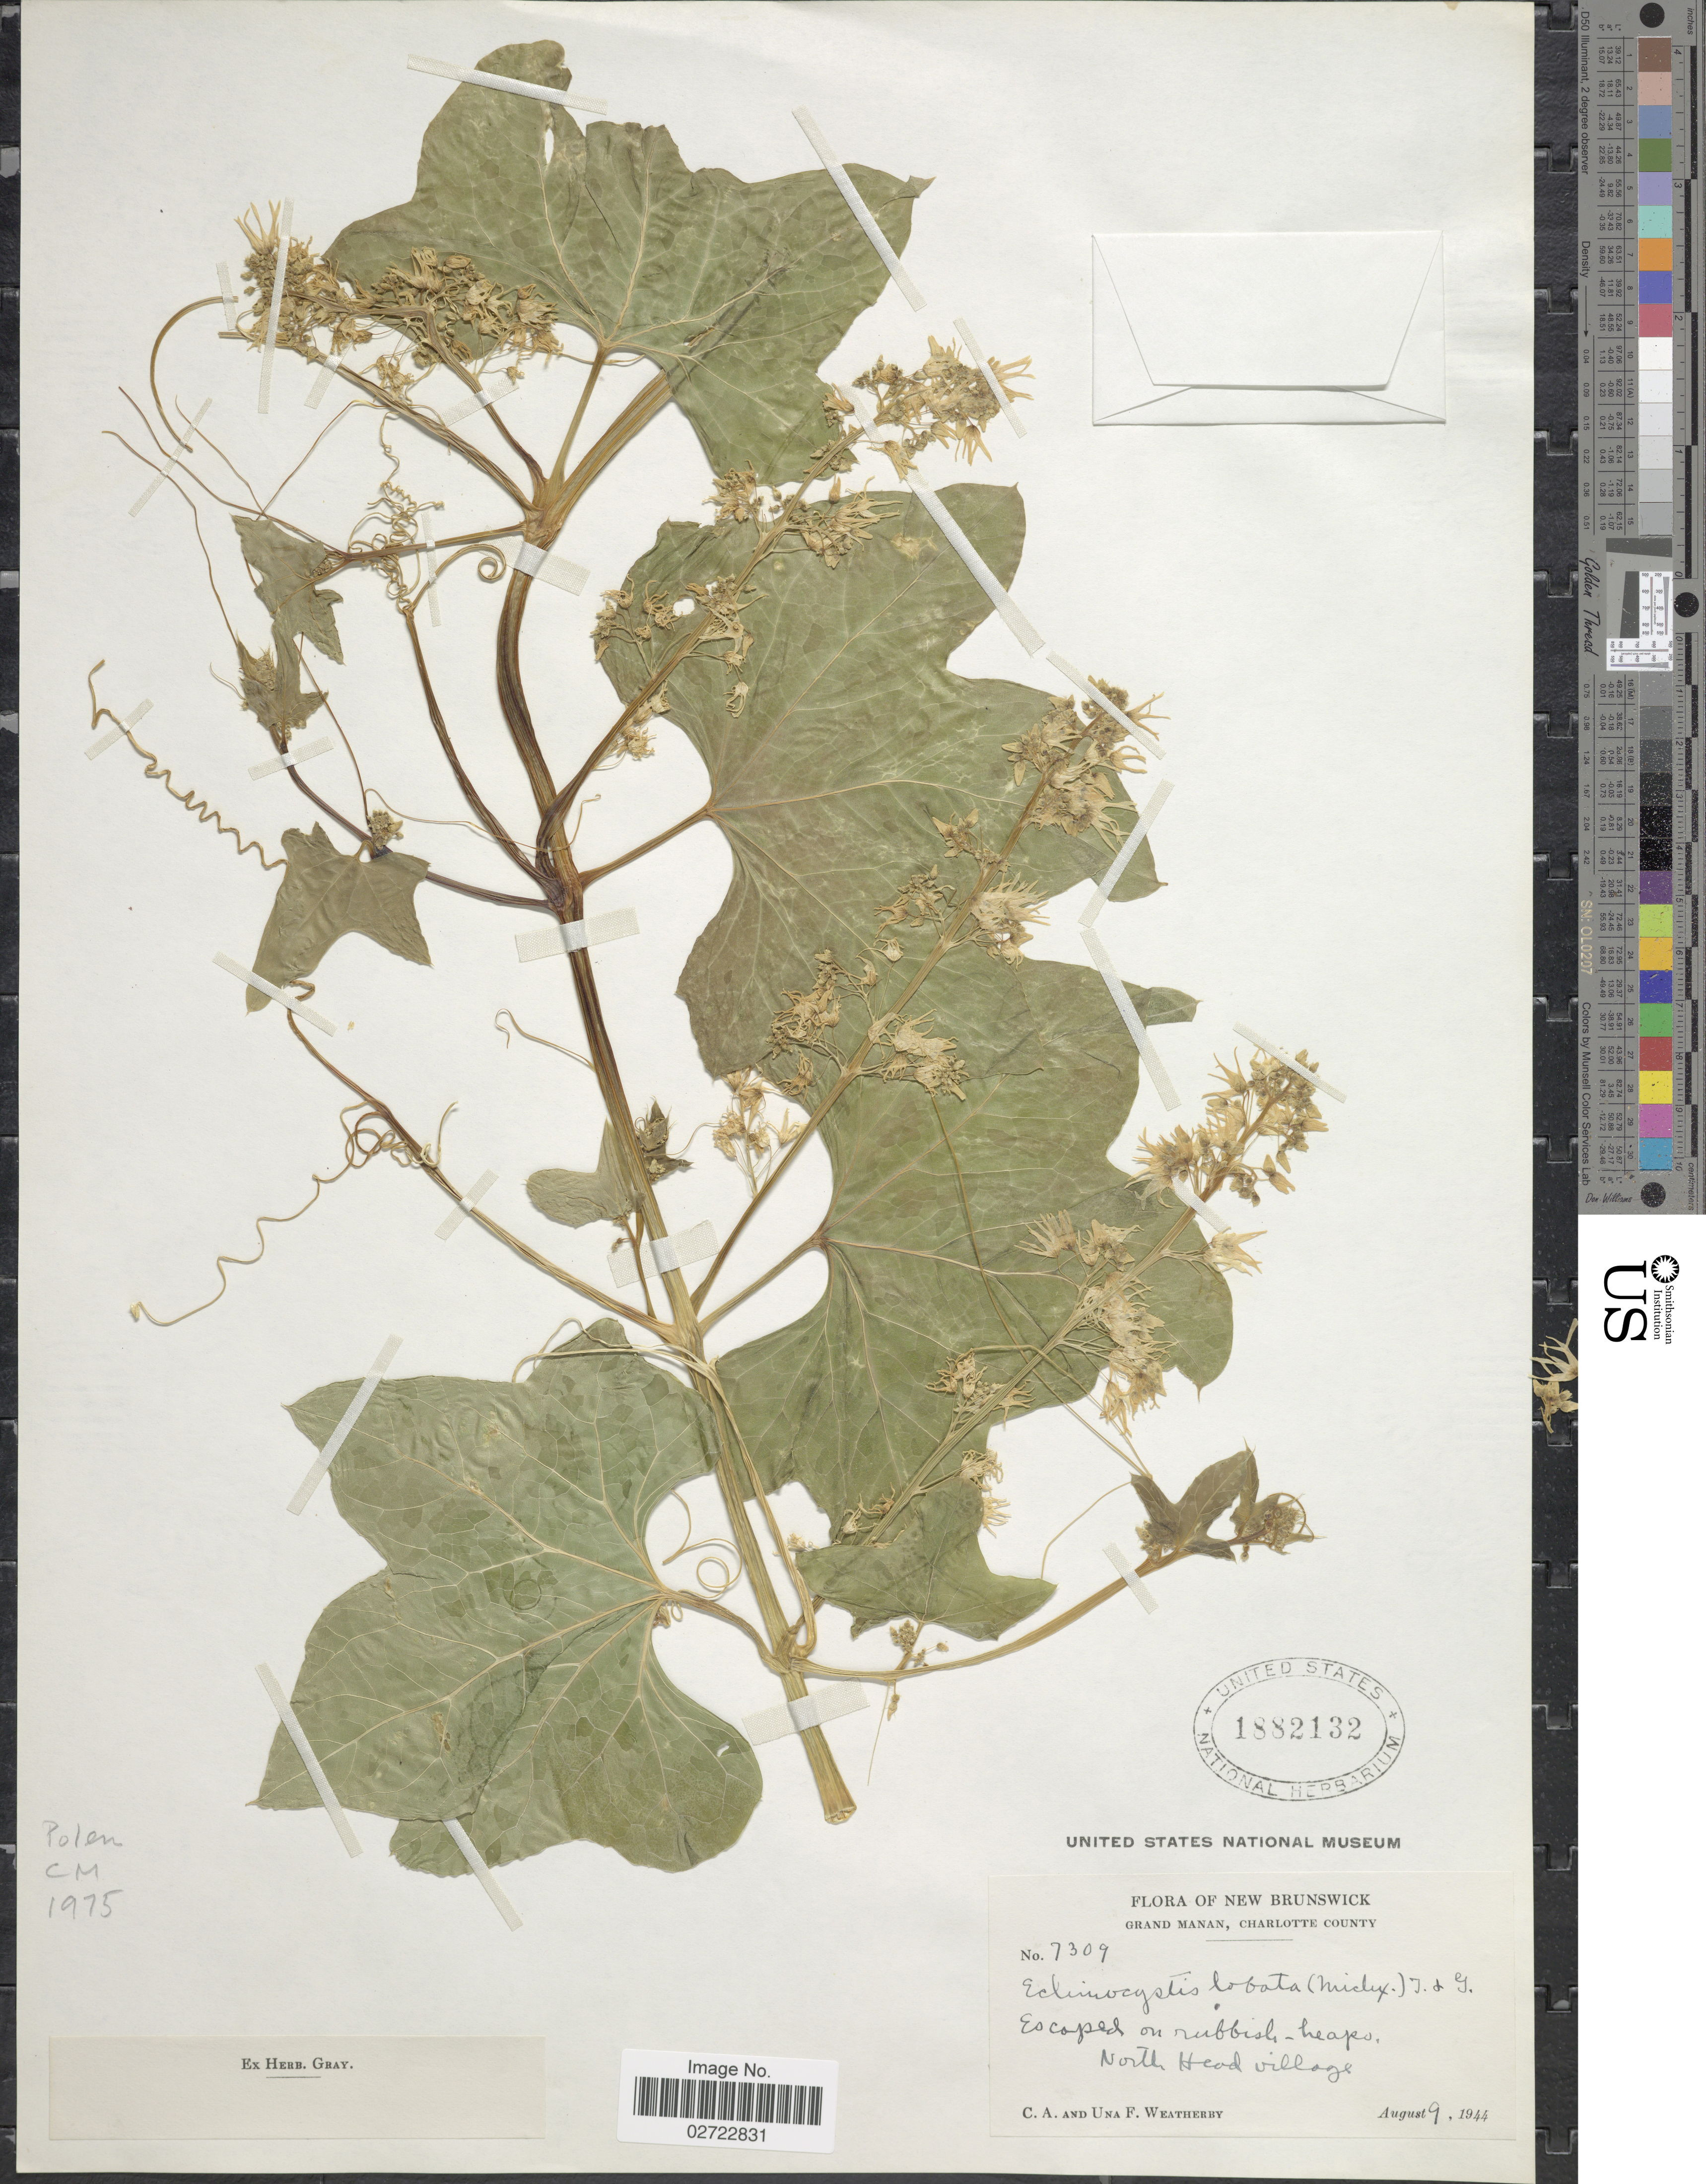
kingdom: Plantae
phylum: Tracheophyta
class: Magnoliopsida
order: Cucurbitales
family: Cucurbitaceae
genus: Echinocystis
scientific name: Echinocystis lobata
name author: (Michx.) Torr. & A. Gray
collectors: C. A. Weatherby & U. Weatherby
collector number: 7309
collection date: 1944-08-09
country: Canada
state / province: New Brunswick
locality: Grand Manan, Charlotte County, North Head village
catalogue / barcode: US 1882132